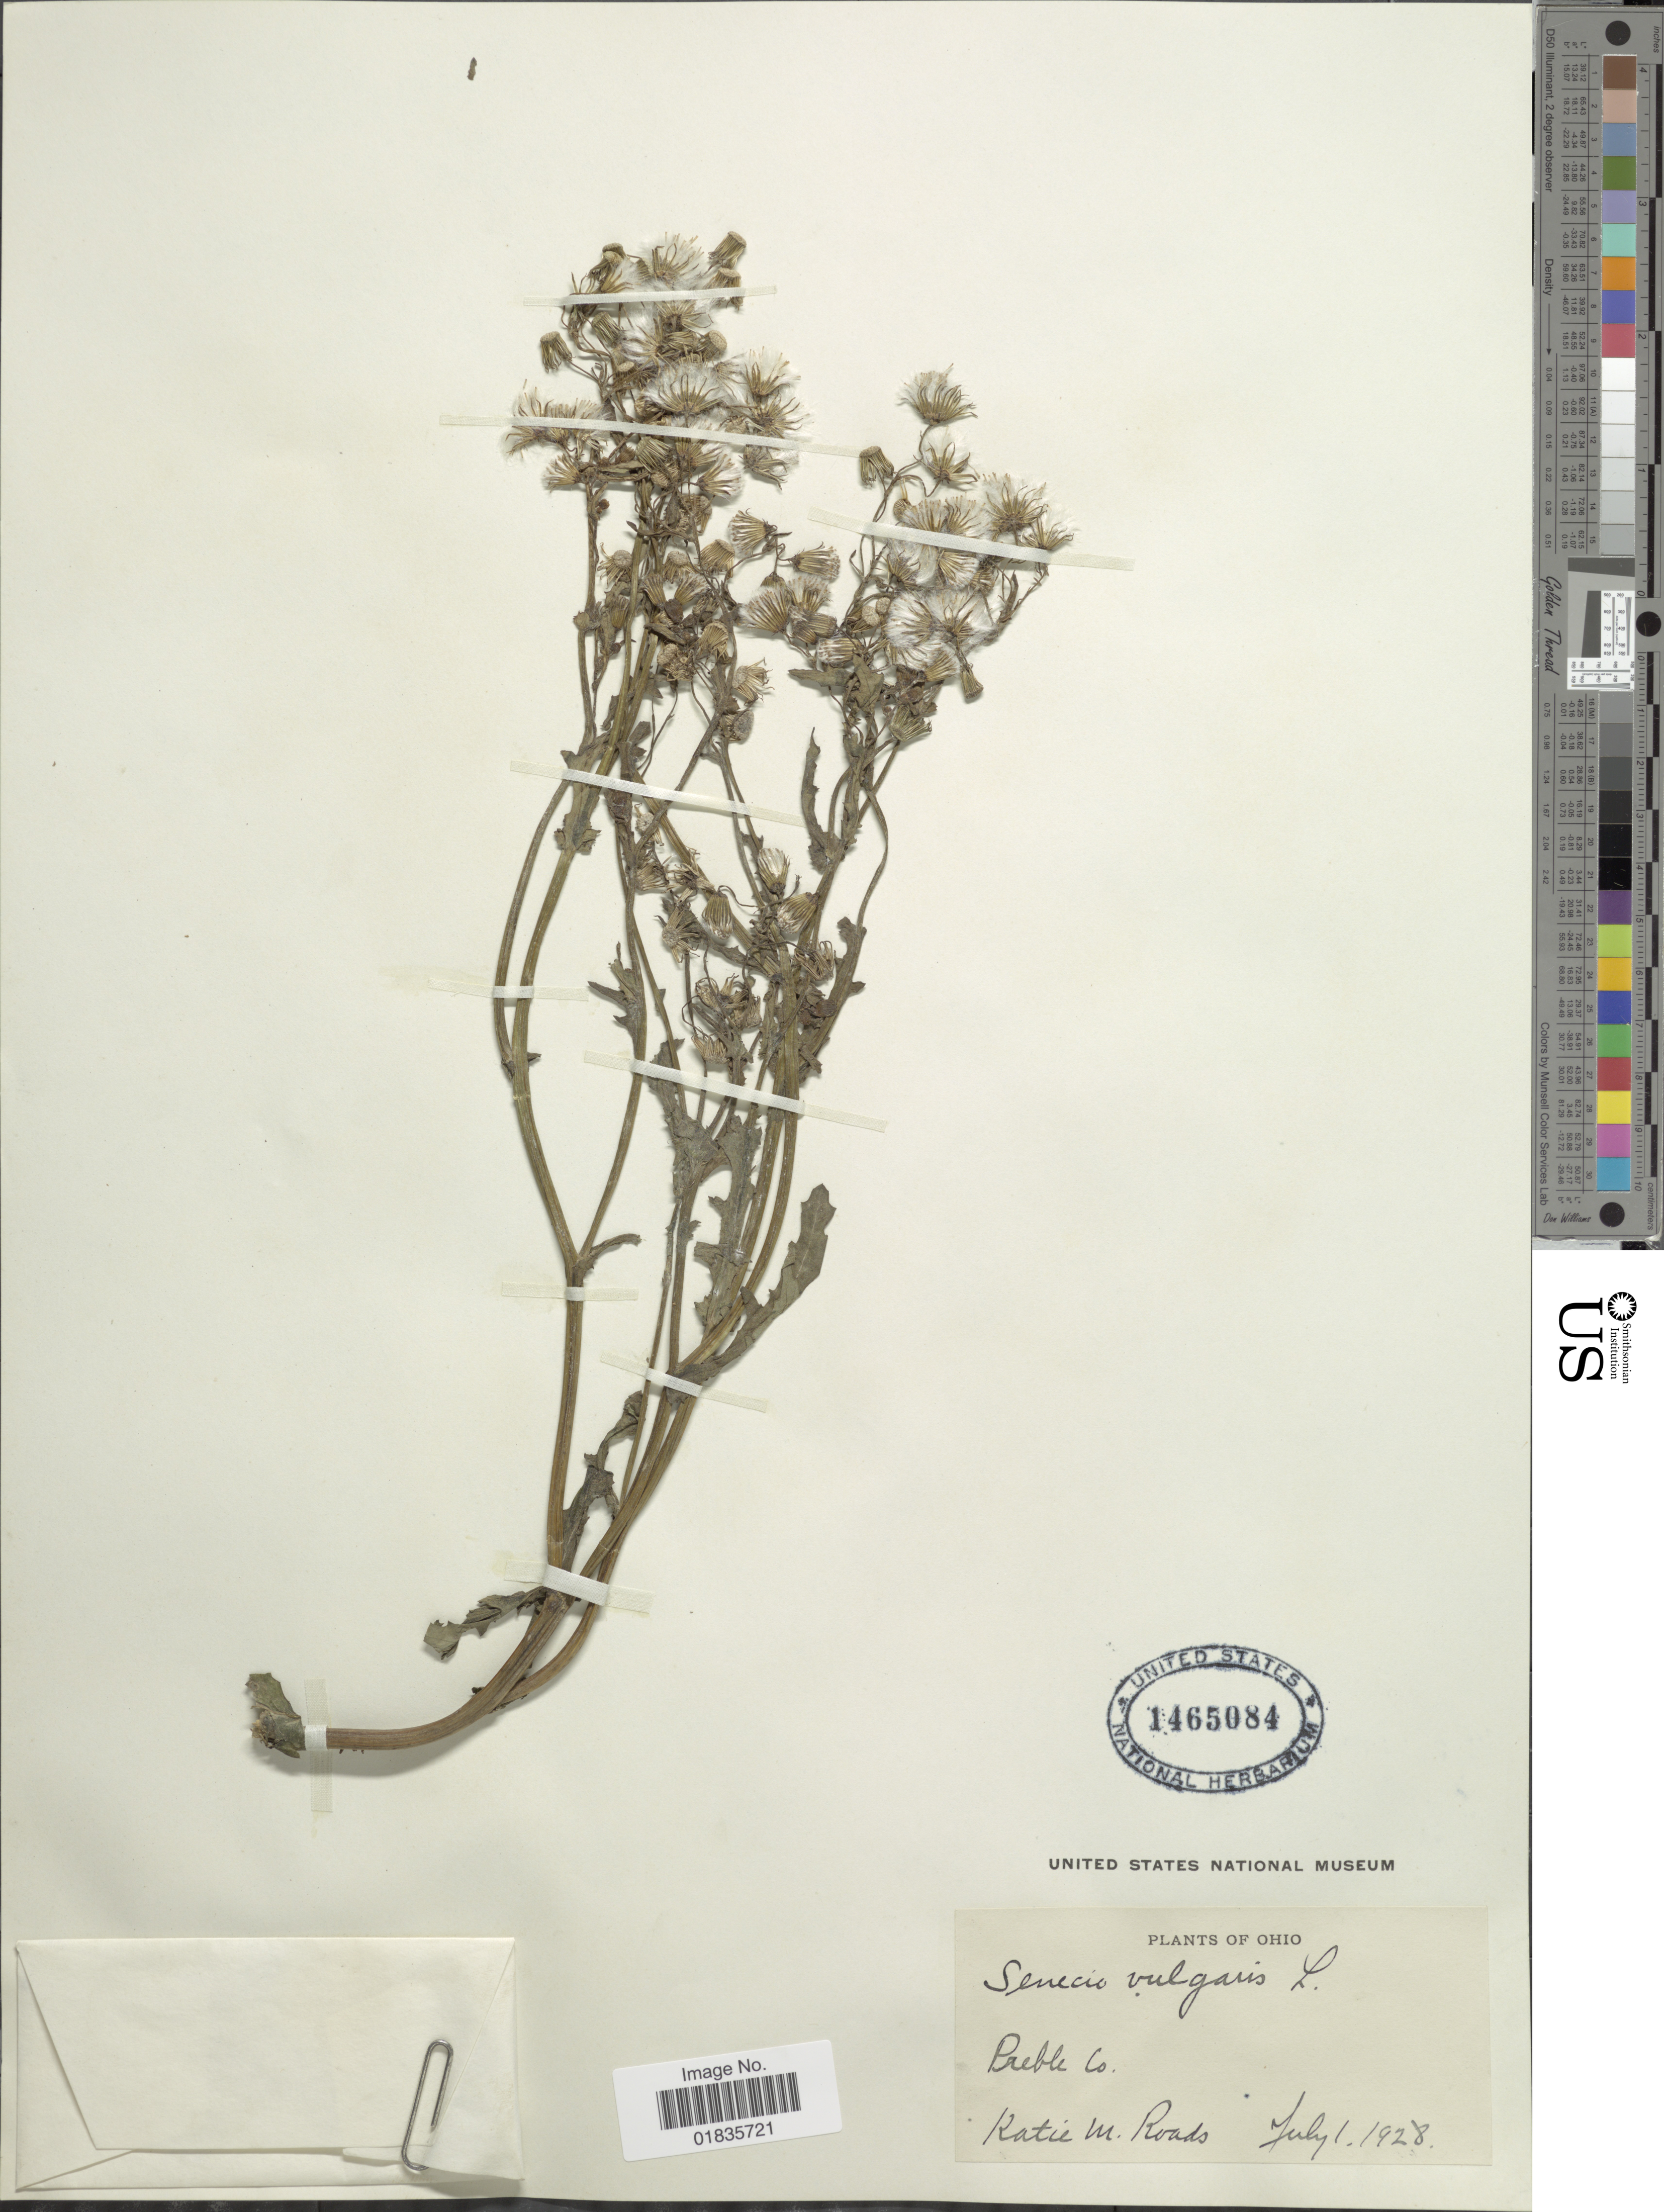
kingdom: Plantae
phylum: Tracheophyta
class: Magnoliopsida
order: Asterales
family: Asteraceae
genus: Senecio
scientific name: Senecio vulgaris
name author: L.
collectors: K. Roads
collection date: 1928-07-01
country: United States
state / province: Ohio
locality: Preble Co.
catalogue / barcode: US 1465084